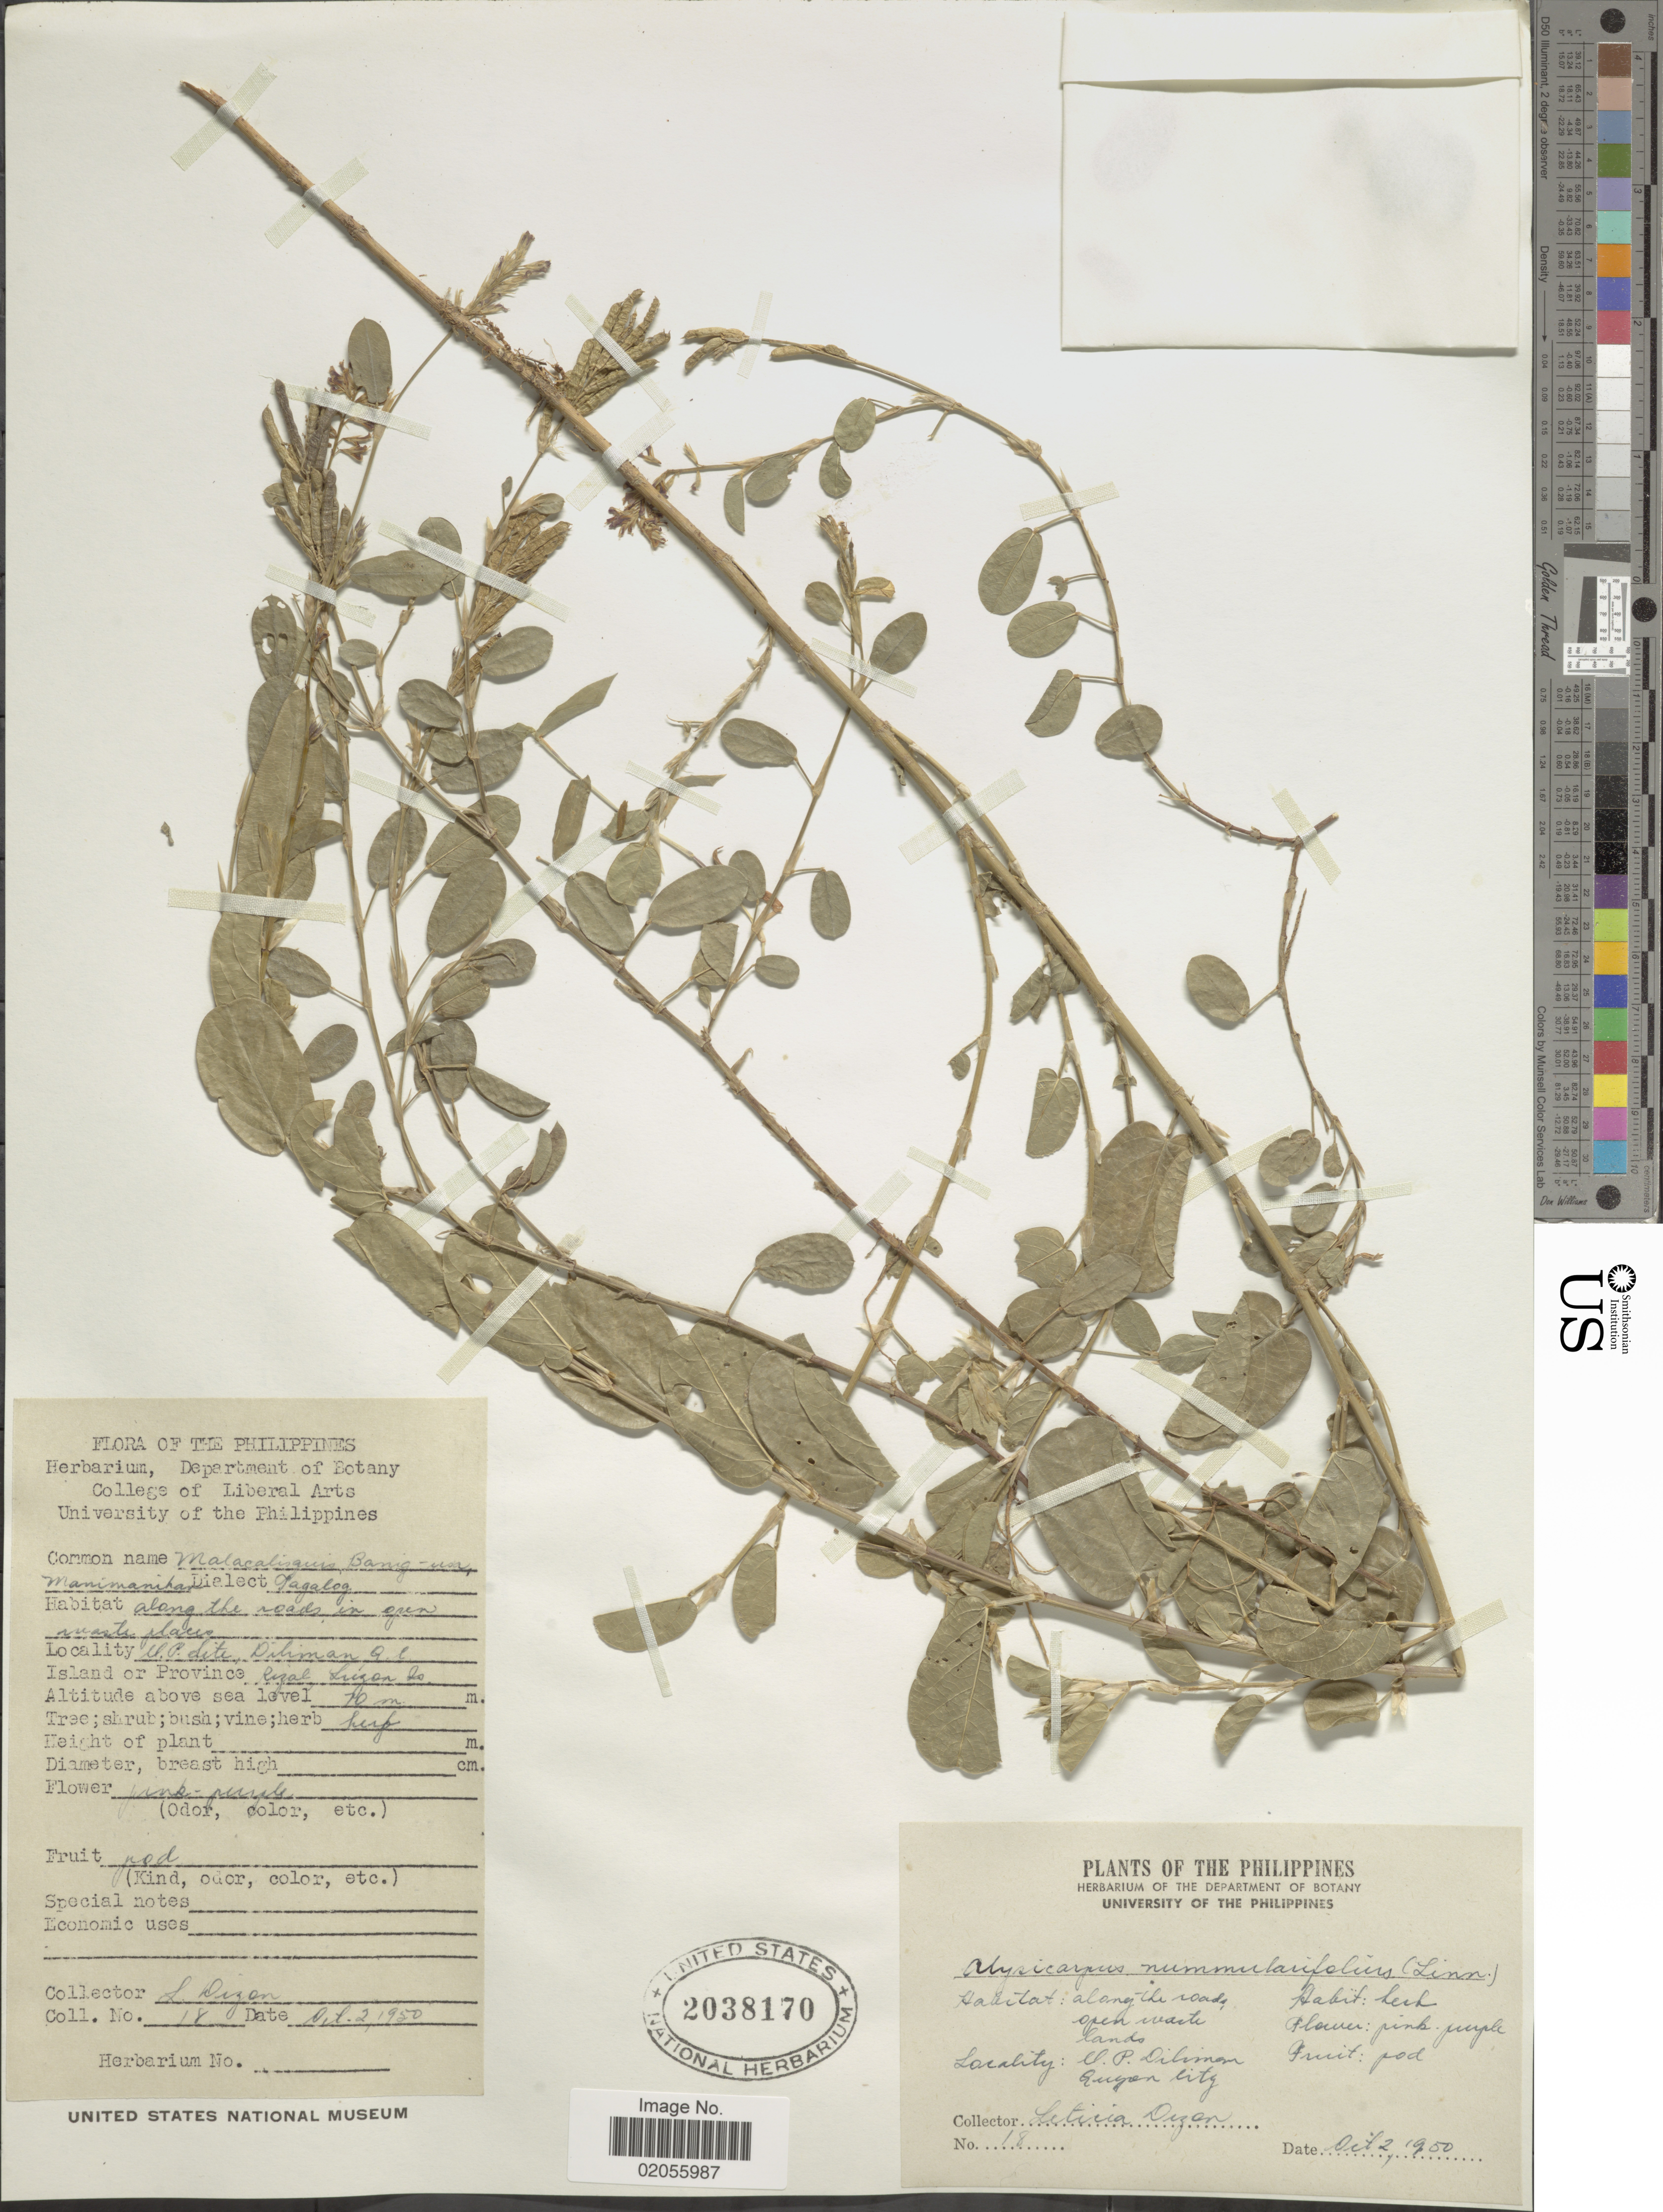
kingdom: Plantae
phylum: Tracheophyta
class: Magnoliopsida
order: Fabales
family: Fabaceae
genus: Alysicarpus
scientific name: Alysicarpus vaginalis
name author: (L.) DC.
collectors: L. Dizen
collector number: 18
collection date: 1950-10-02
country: Philippines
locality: U. P. dite, Diliman Quzon City. Rizal, Luzon Is.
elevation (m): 70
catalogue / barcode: US 2038170